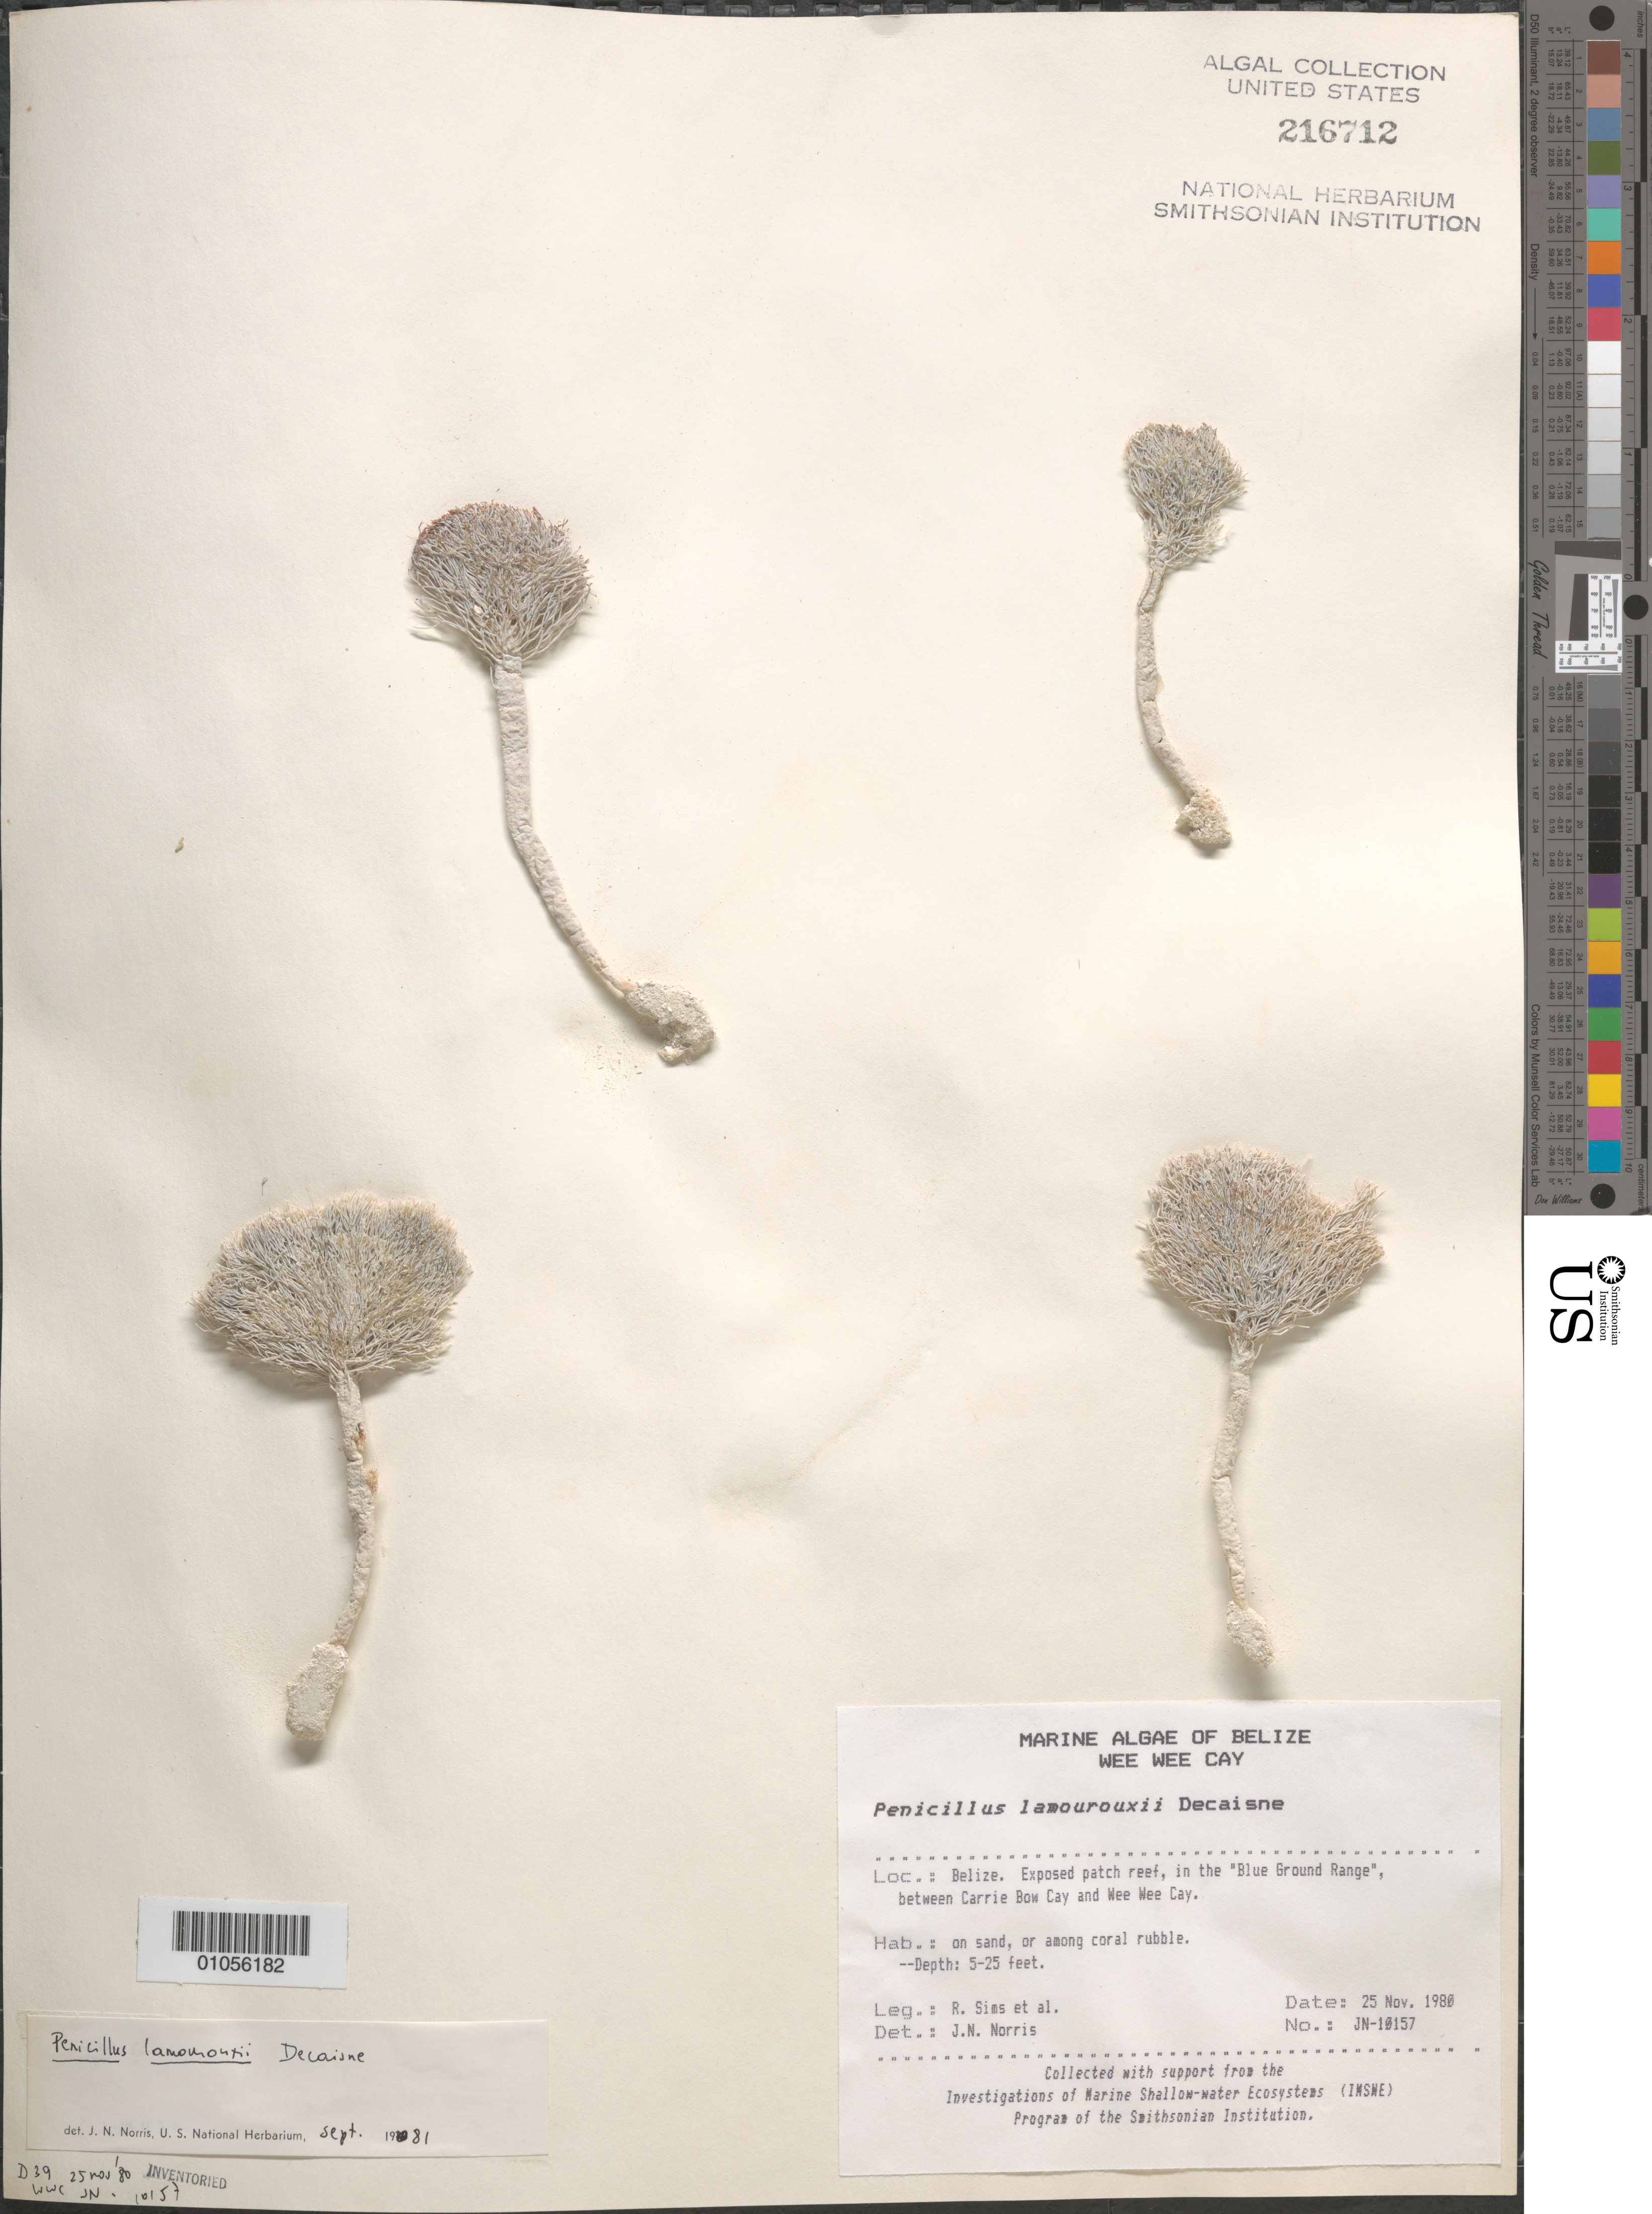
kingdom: Plantae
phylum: Chlorophyta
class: Ulvophyceae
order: Bryopsidales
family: Udoteaceae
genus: Penicillus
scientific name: Penicillus lamourouxii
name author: Decne.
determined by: Norris, James N.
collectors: R. H. Sims & et al.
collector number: JN-10157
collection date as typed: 25 Nov 1980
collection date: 1980-11-25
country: Belize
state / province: Stann Creek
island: Wee Wee Cay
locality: Blue Ground Range, between Carrie Bow Cay and Wee Wee Cay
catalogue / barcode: US 216712